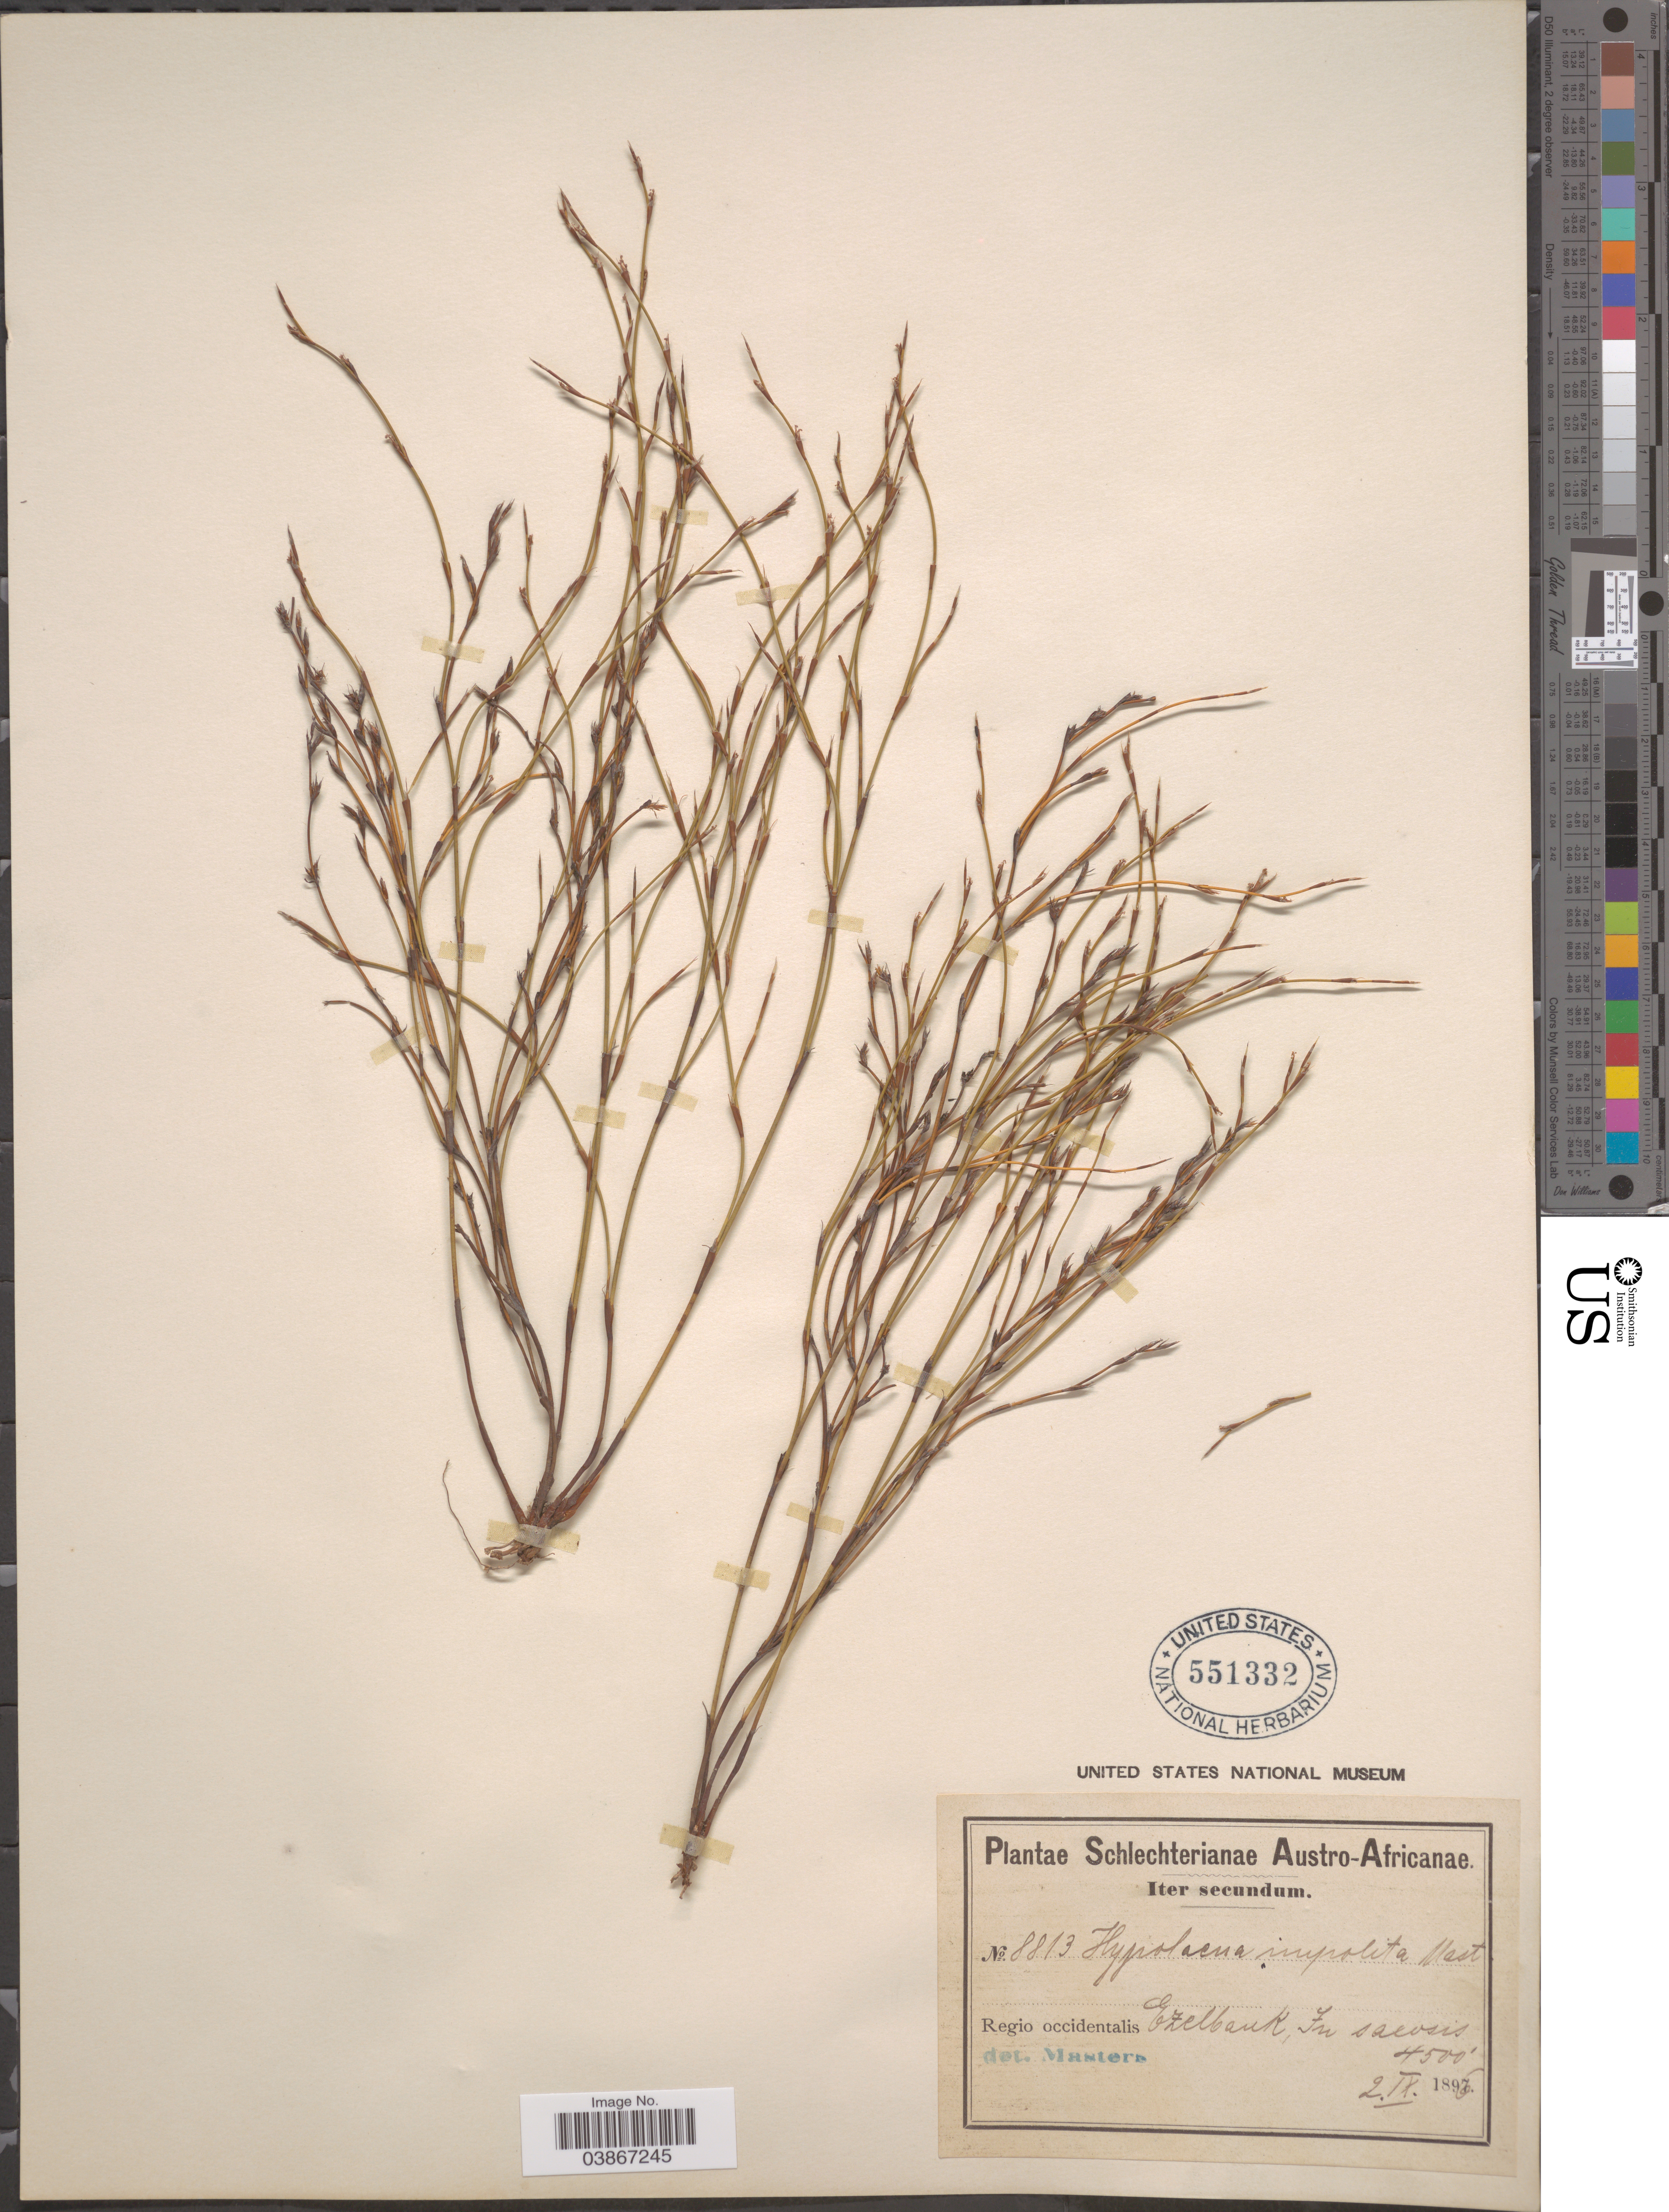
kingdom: Plantae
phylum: Tracheophyta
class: Liliopsida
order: Poales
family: Restionaceae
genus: Hypolaena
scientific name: Hypolaena impolita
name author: (Kunth) Mast.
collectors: Schlechter, --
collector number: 8813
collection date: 1896-09-02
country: South Africa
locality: Austro-Africanae. Regio occidentalis: Ezelbank, In saxosis.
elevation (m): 1372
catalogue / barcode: US 551332